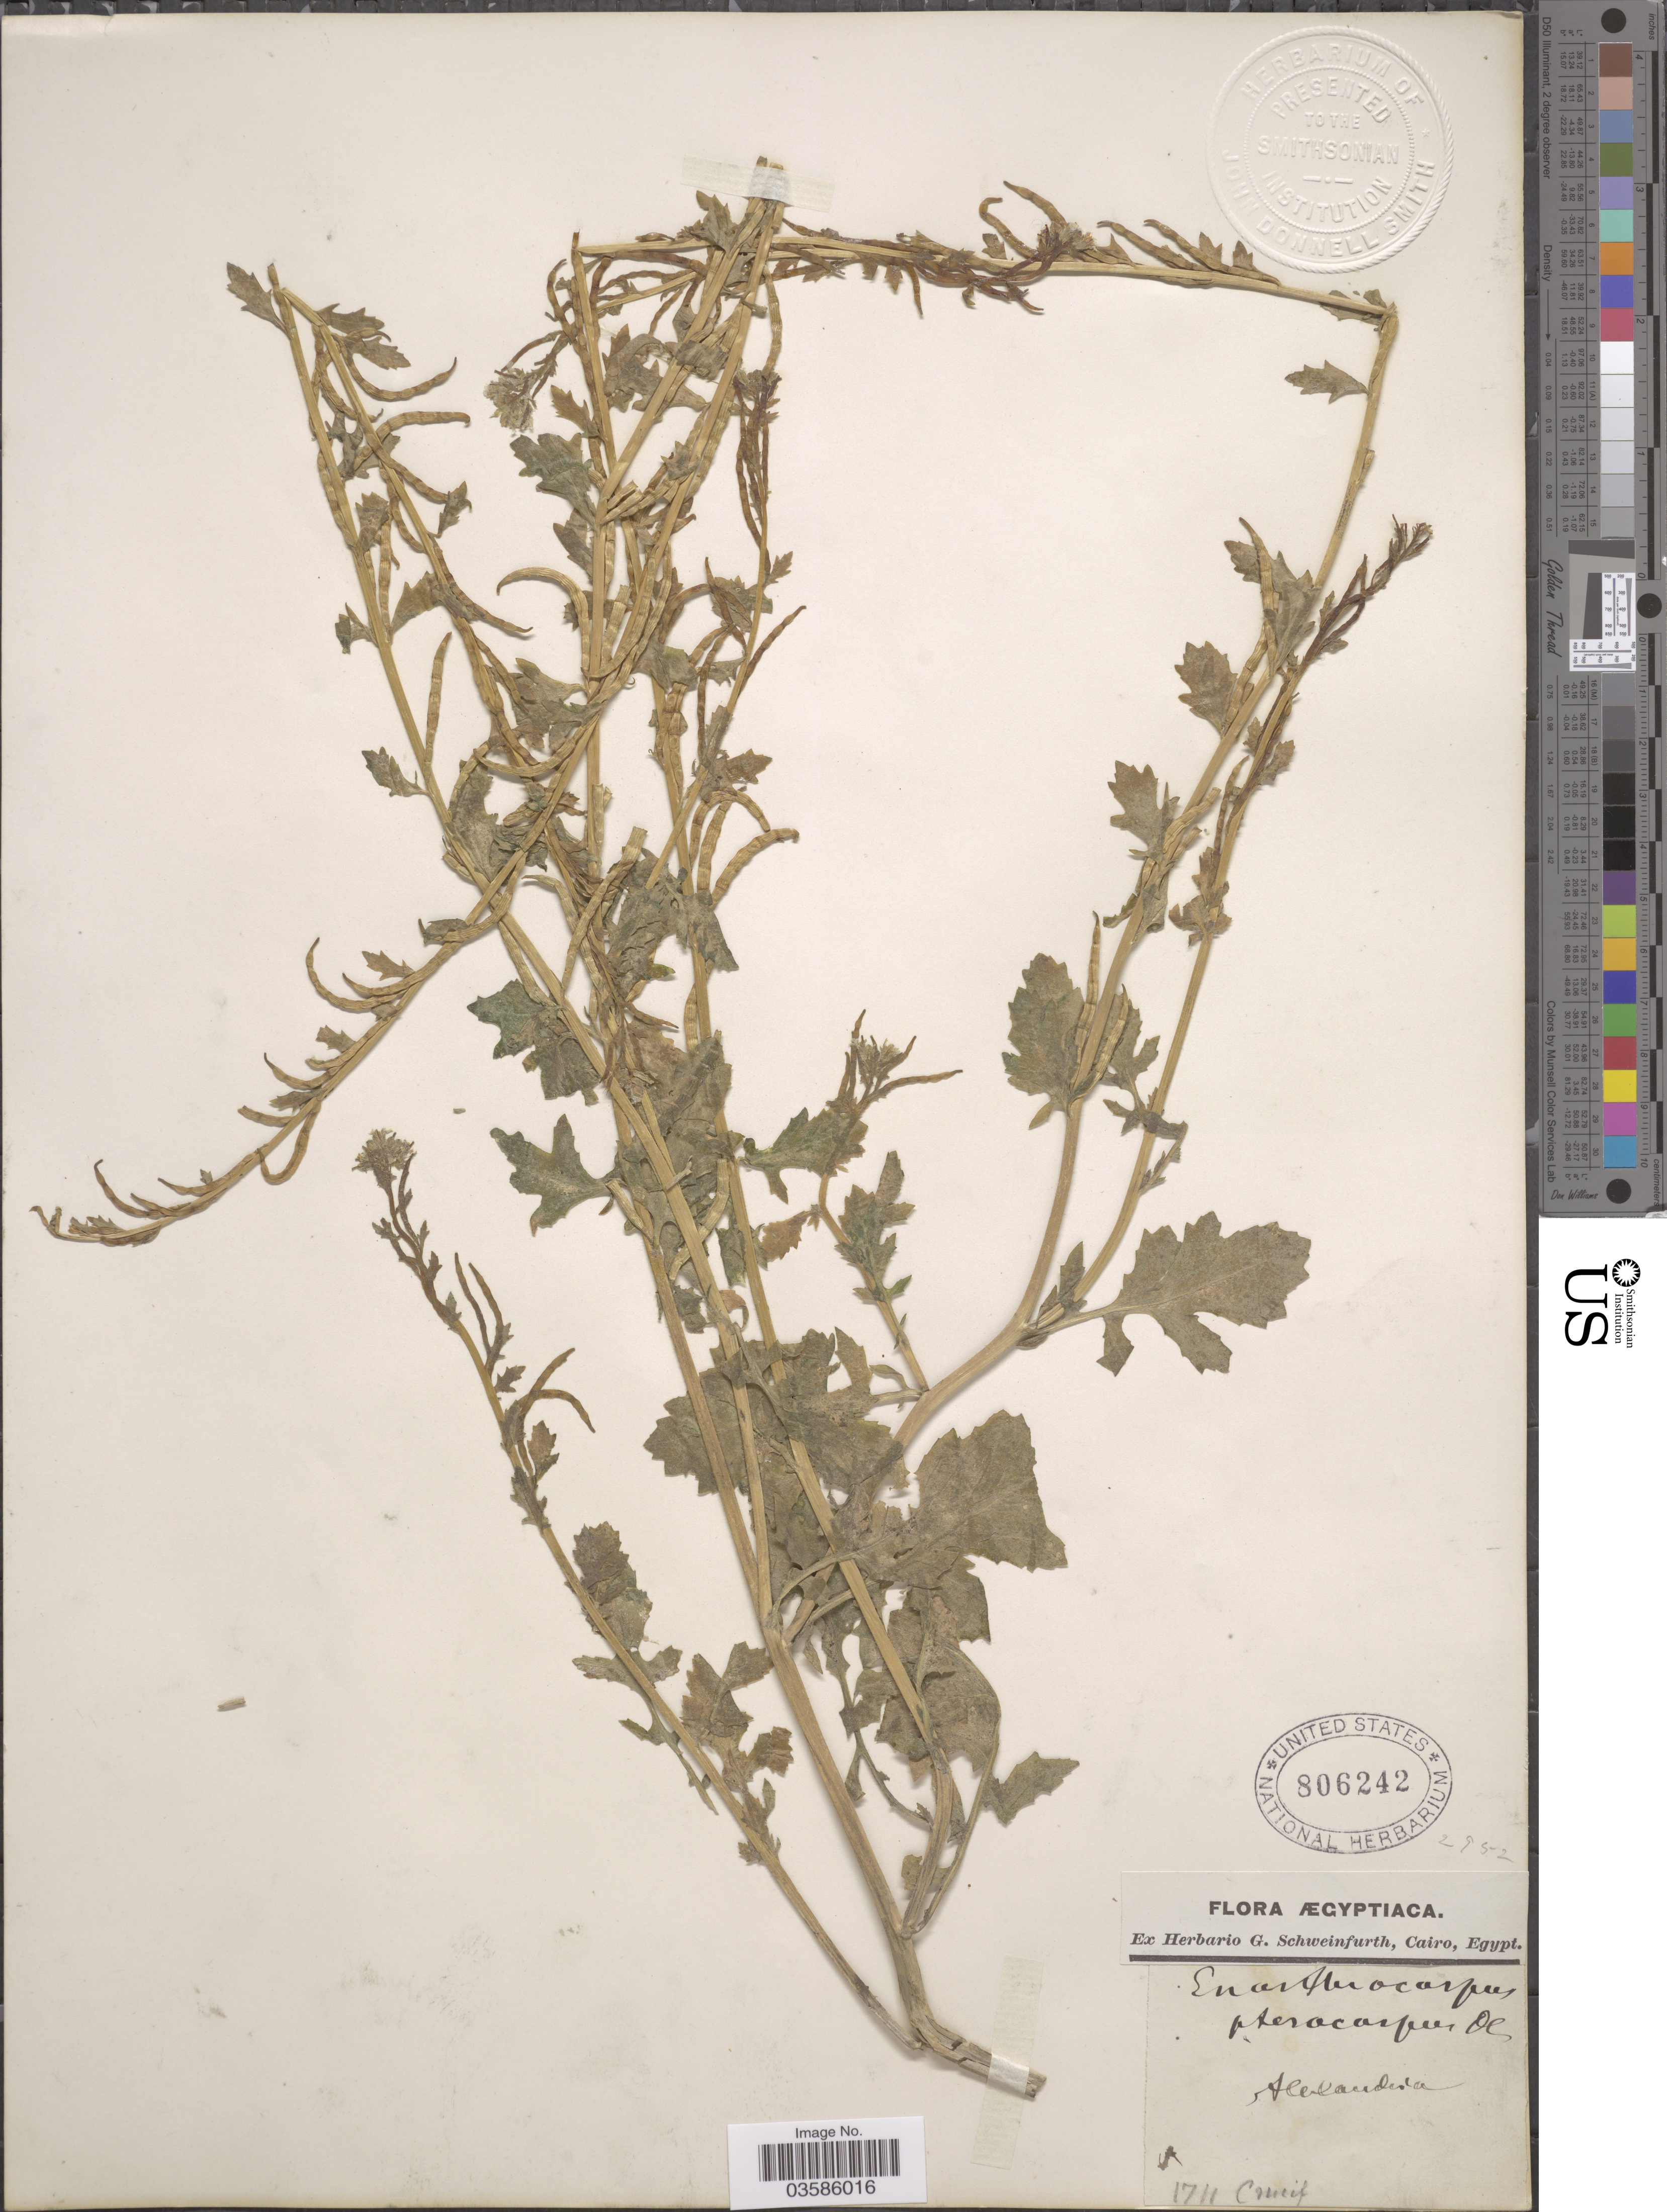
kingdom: Plantae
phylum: Tracheophyta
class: Magnoliopsida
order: Brassicales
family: Brassicaceae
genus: Enarthrocarpus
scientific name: Enarthrocarpus pterocarpus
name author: (Pers.) DC.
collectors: ex herb. G. Schweinfurth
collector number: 1711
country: Egypt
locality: Ægyptiaca. Alexandria.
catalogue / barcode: US 806242